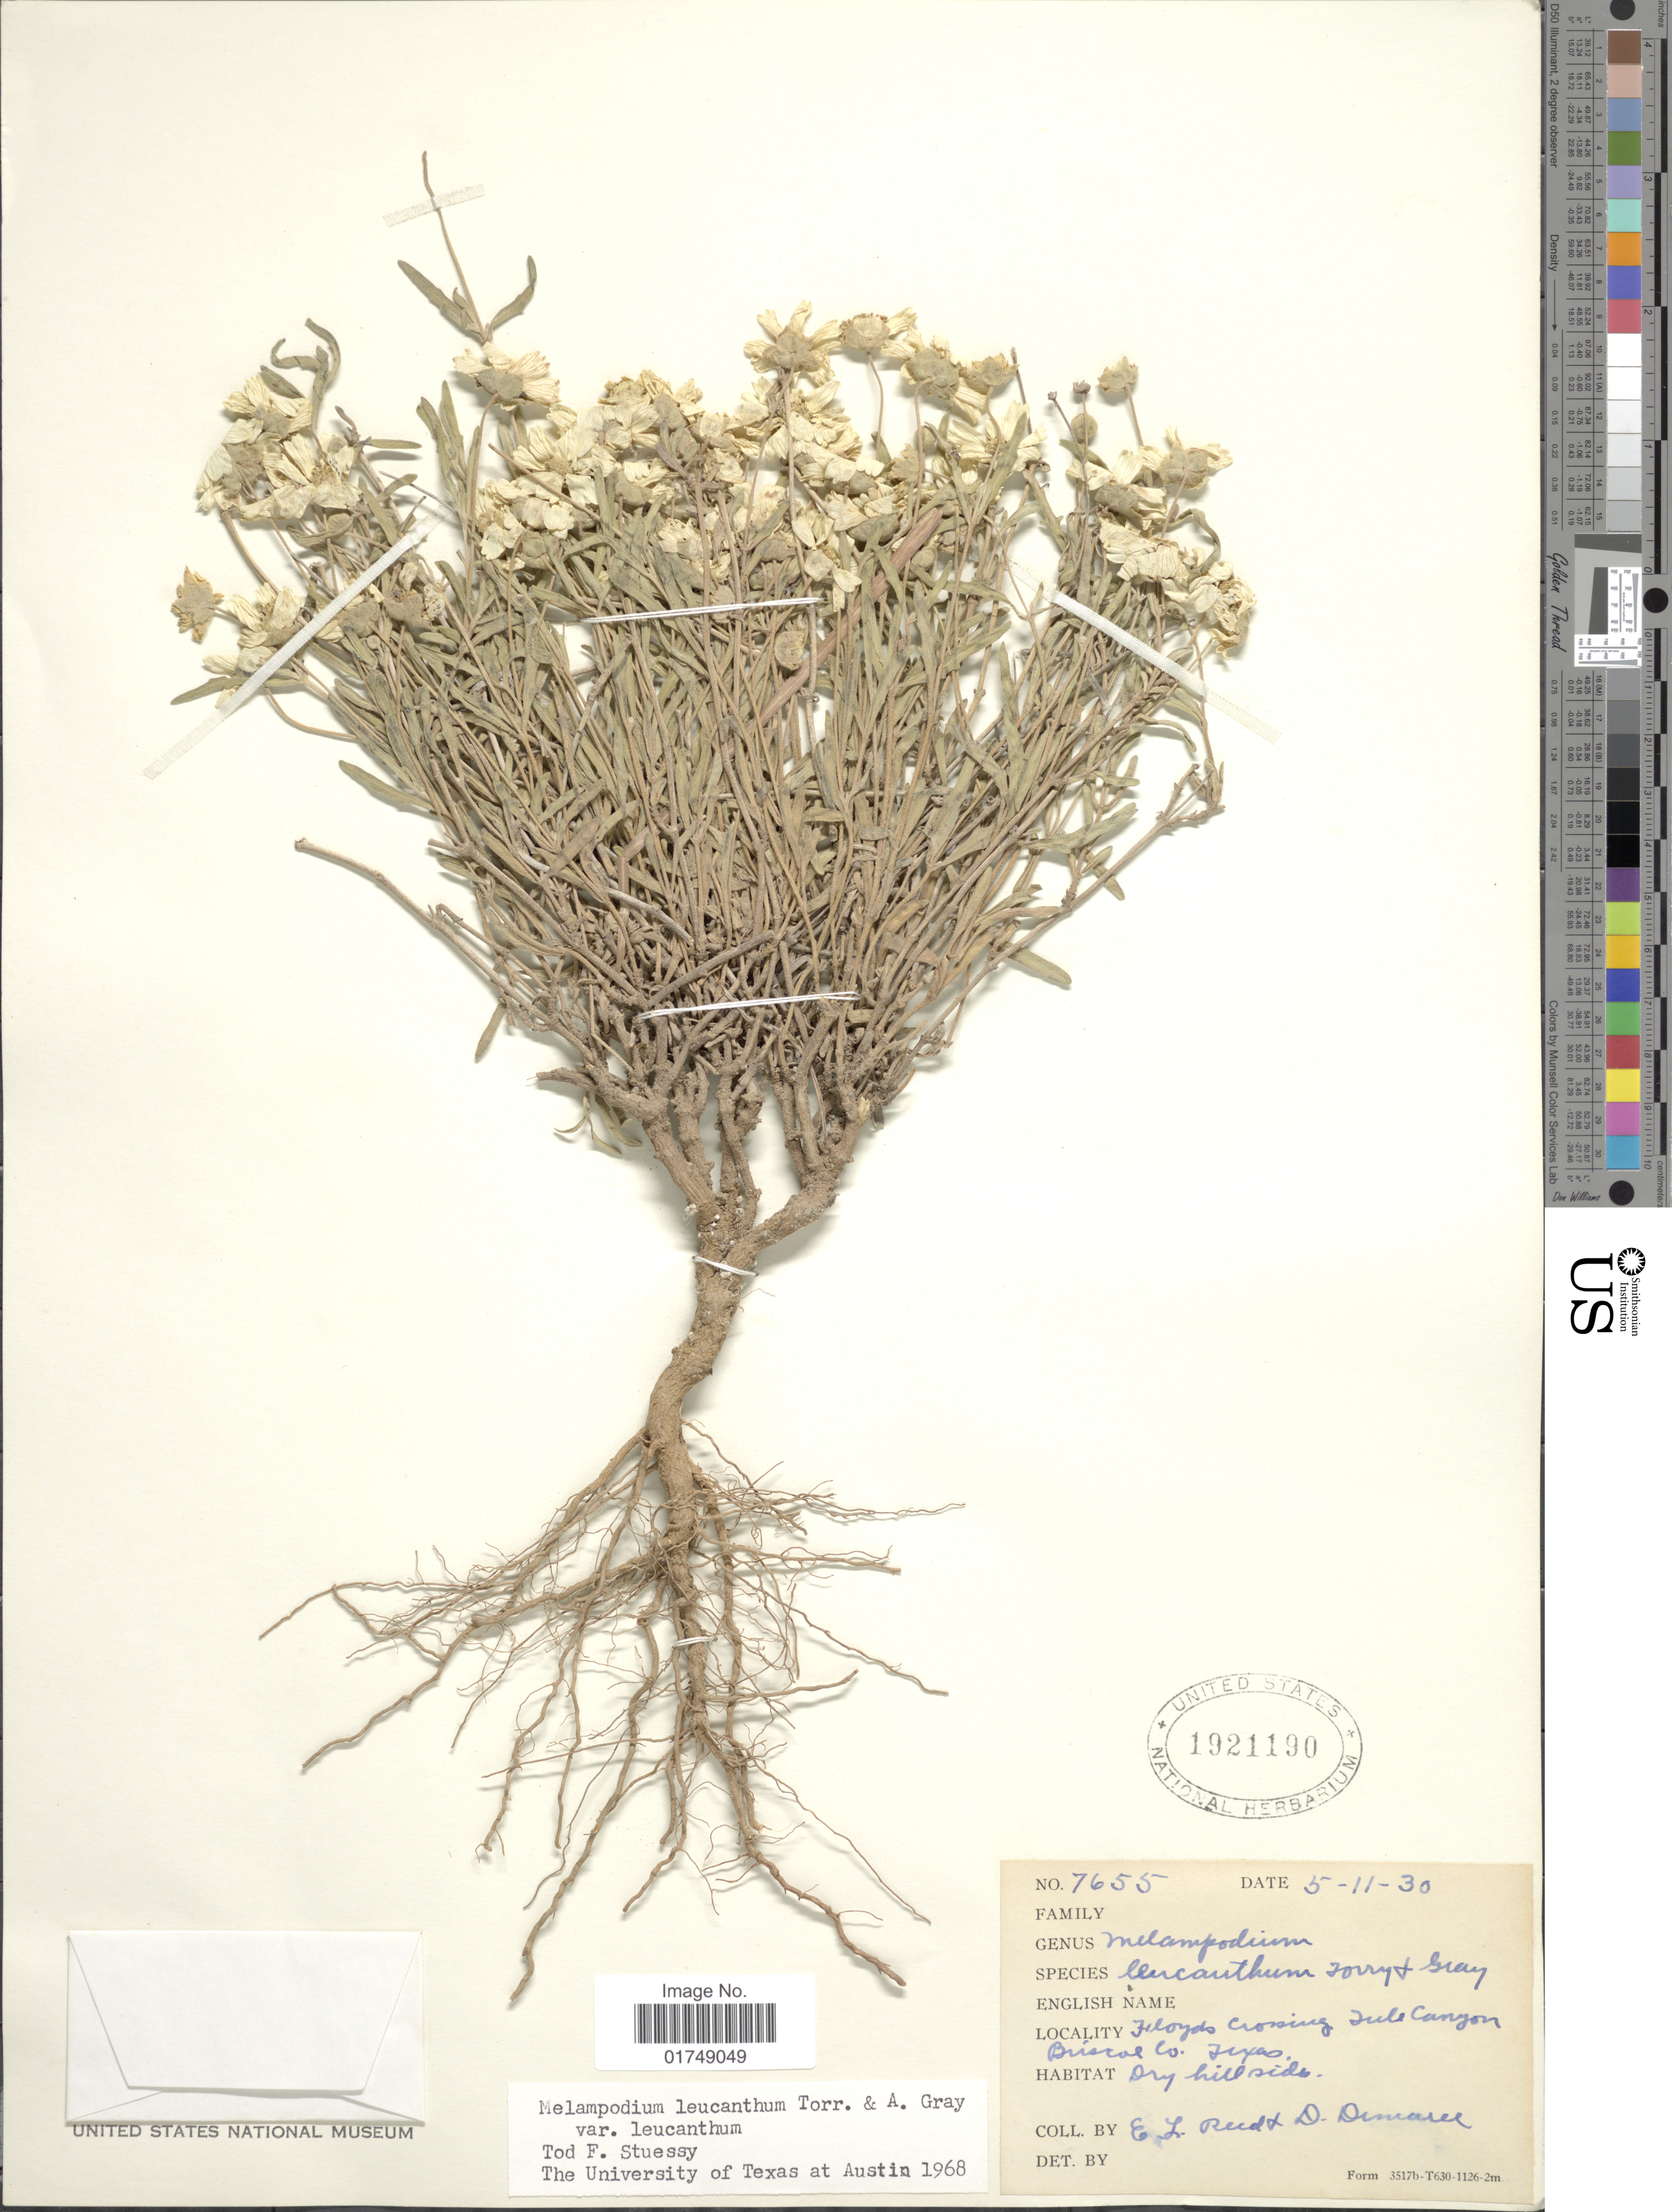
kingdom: Plantae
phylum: Tracheophyta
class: Magnoliopsida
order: Asterales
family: Asteraceae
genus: Melampodium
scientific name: Melampodium leucanthum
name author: Torr. & A. Gray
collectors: E. Reed & D. Demaree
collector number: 7655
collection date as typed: Transcribed d/m/y: 11/5/30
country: United States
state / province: Texas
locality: Floyds Crossinf Sule vanyon Briscol Co.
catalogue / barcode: US 1921190